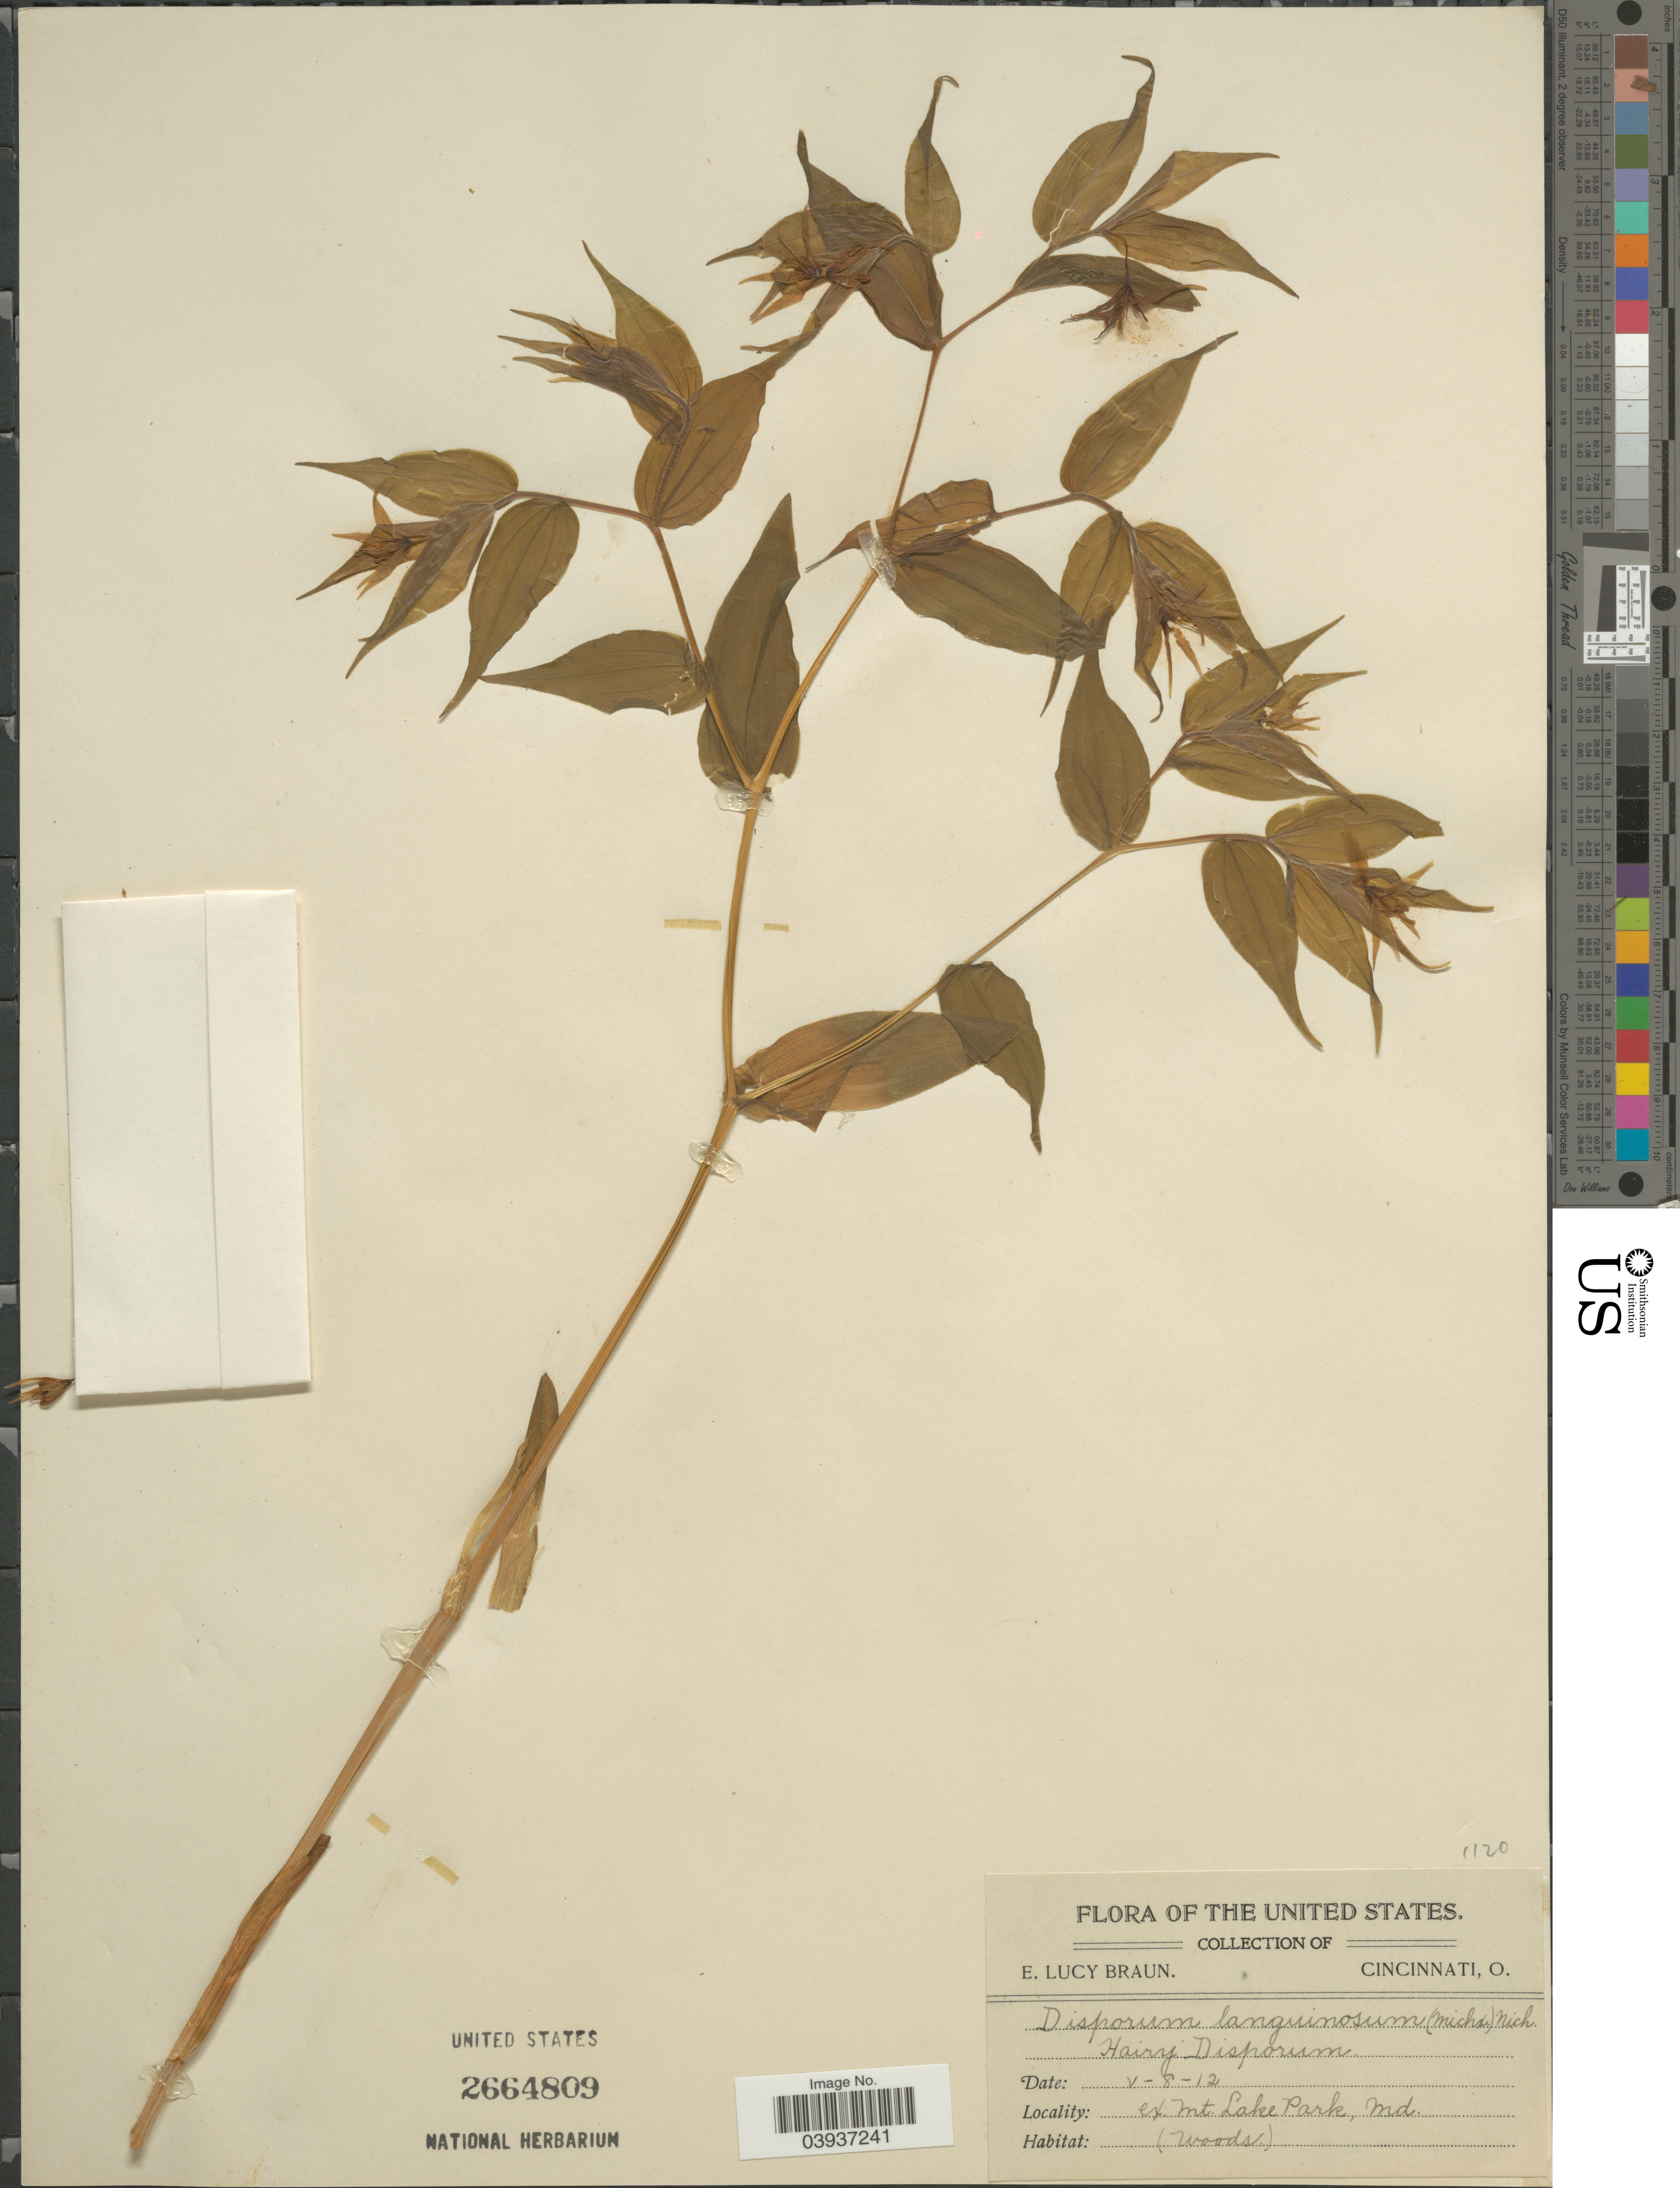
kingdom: Plantae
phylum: Tracheophyta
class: Liliopsida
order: Liliales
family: Colchicaceae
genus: Disporum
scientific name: Disporum lanuginosum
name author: (Michx.) G. Nicholson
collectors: E. L. Braun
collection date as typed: Transcribed d/m/y: 8/5/12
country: United States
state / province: Maryland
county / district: Garrett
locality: Ex. Mt. Lake Park.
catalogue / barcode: US 2664809